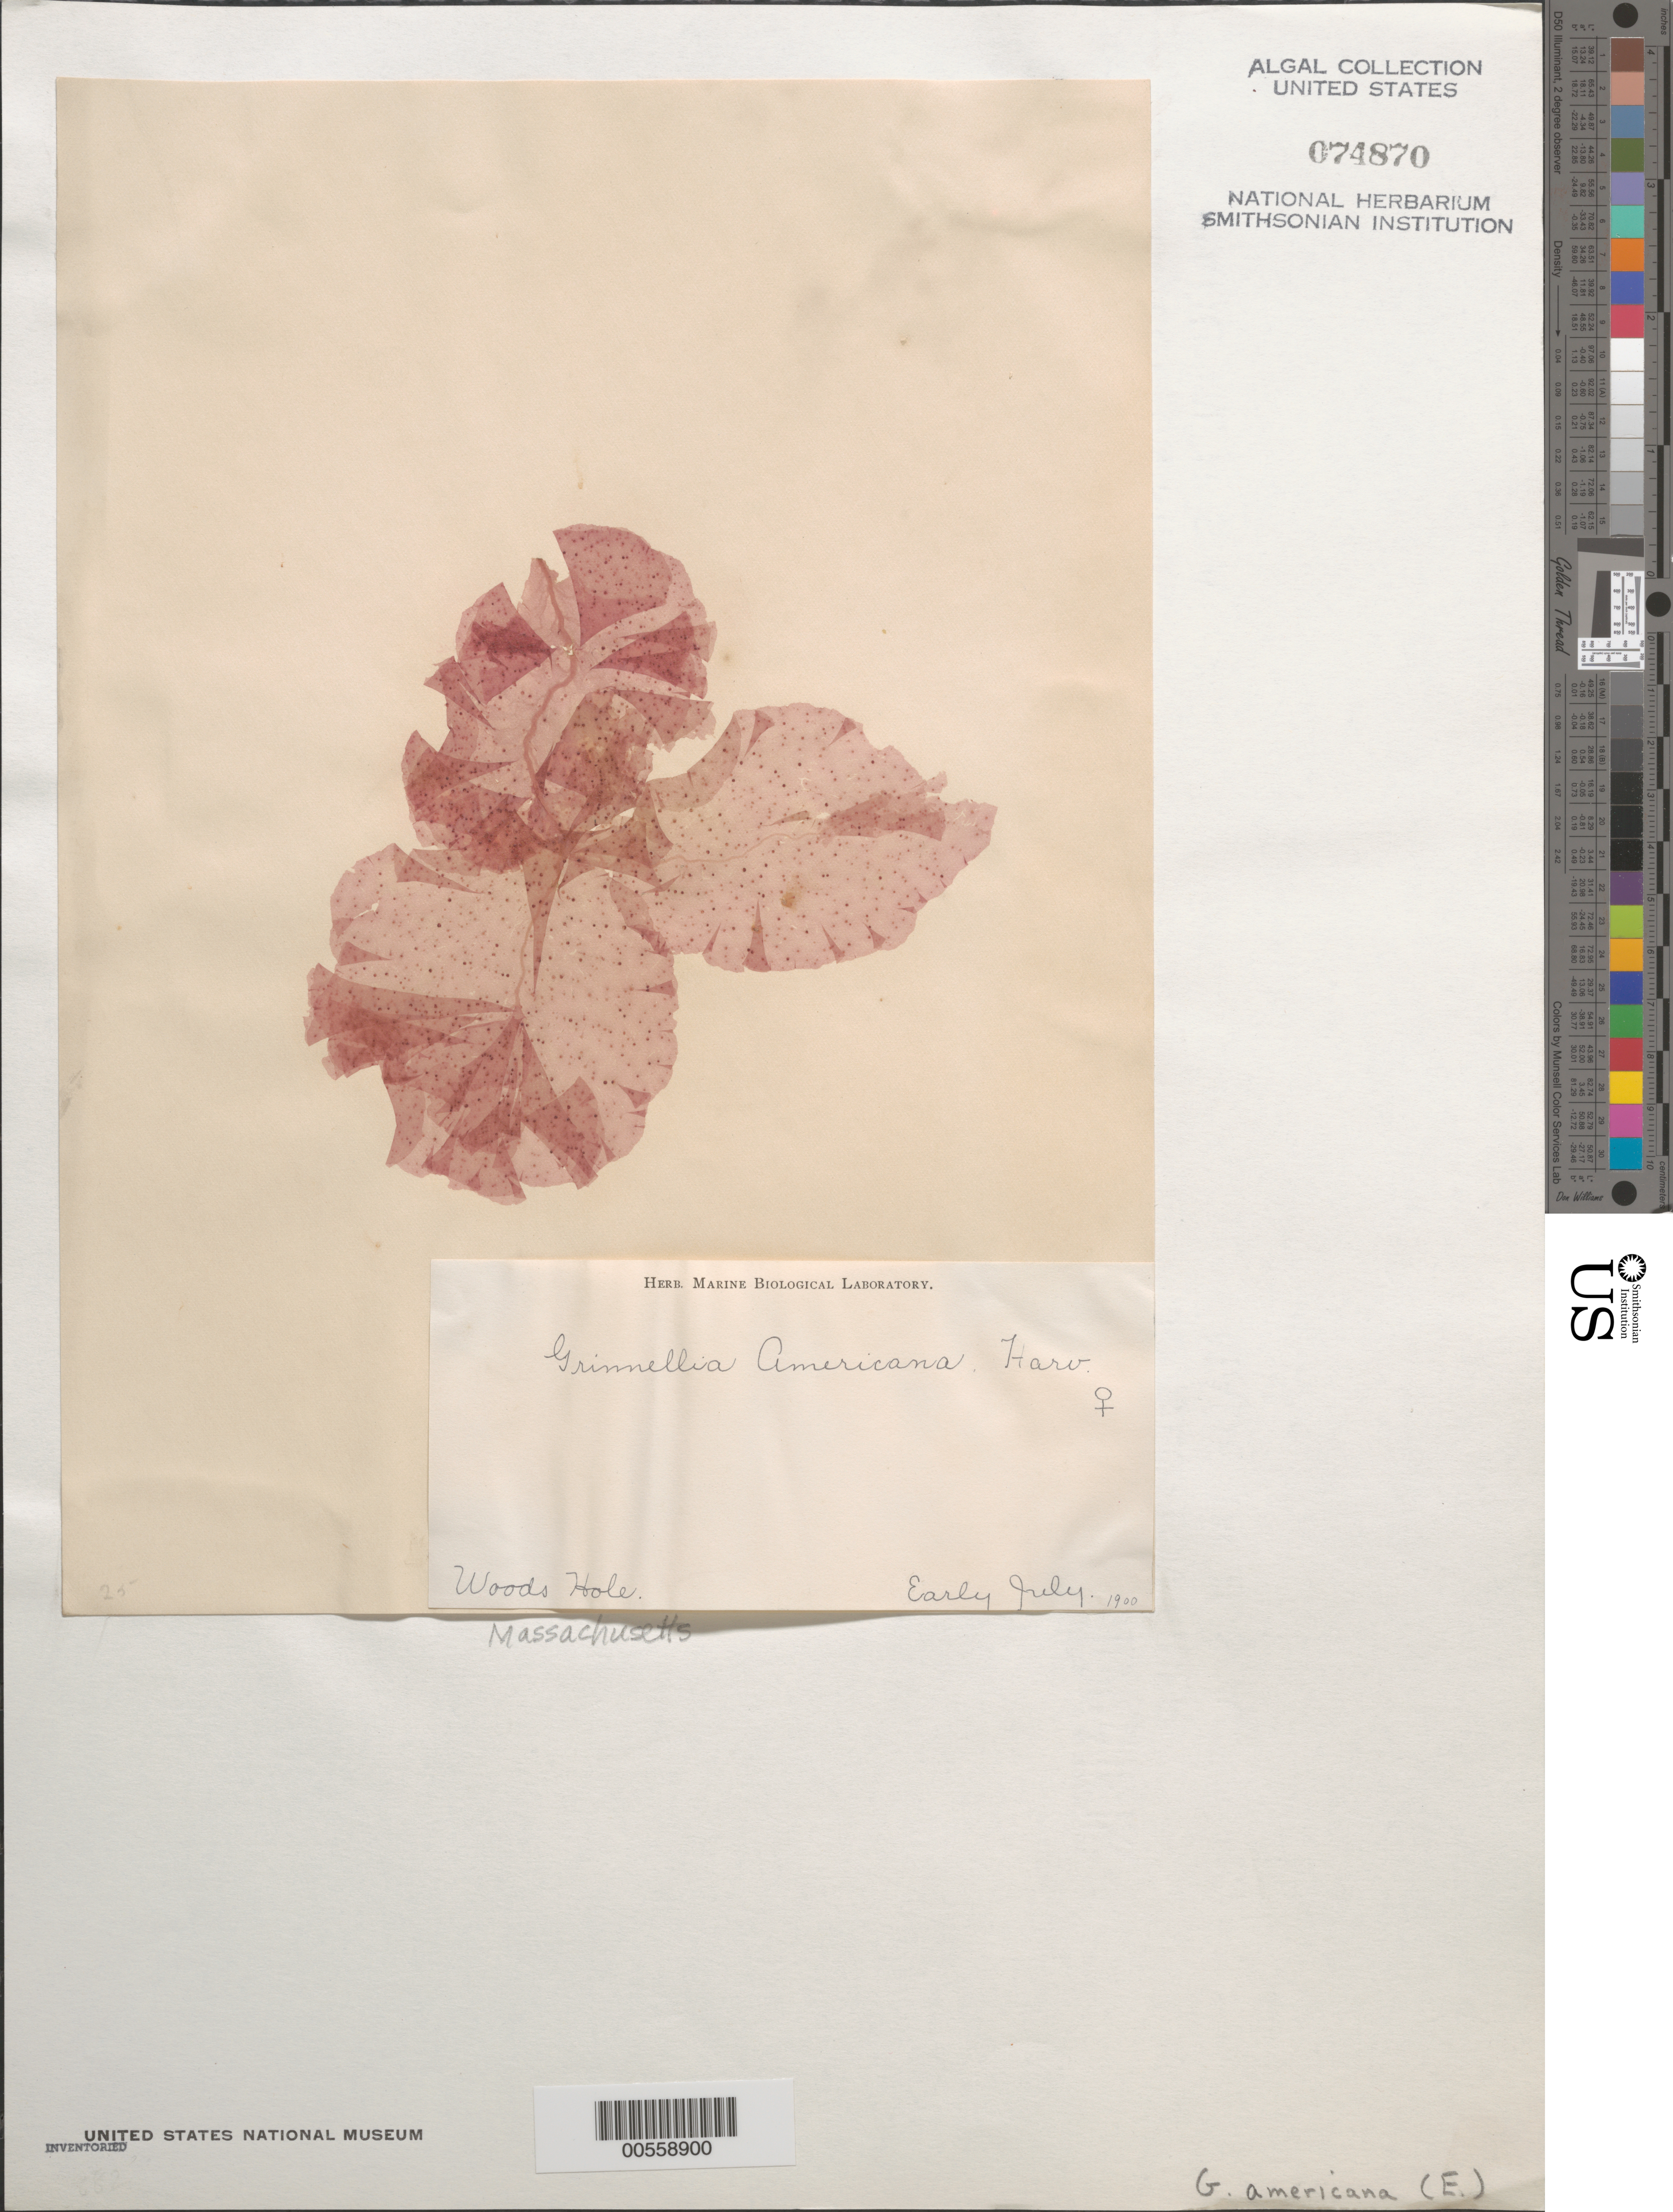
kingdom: Plantae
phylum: Rhodophyta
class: Florideophyceae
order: Ceramiales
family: Delesseriaceae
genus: Grinnellia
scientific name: Grinnellia americana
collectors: Marine Biological Lab (Herb.)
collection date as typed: Jul 1900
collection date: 1900-07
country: United States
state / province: Massachusetts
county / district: Barnstable County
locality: Woods Hole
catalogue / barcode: US 74870